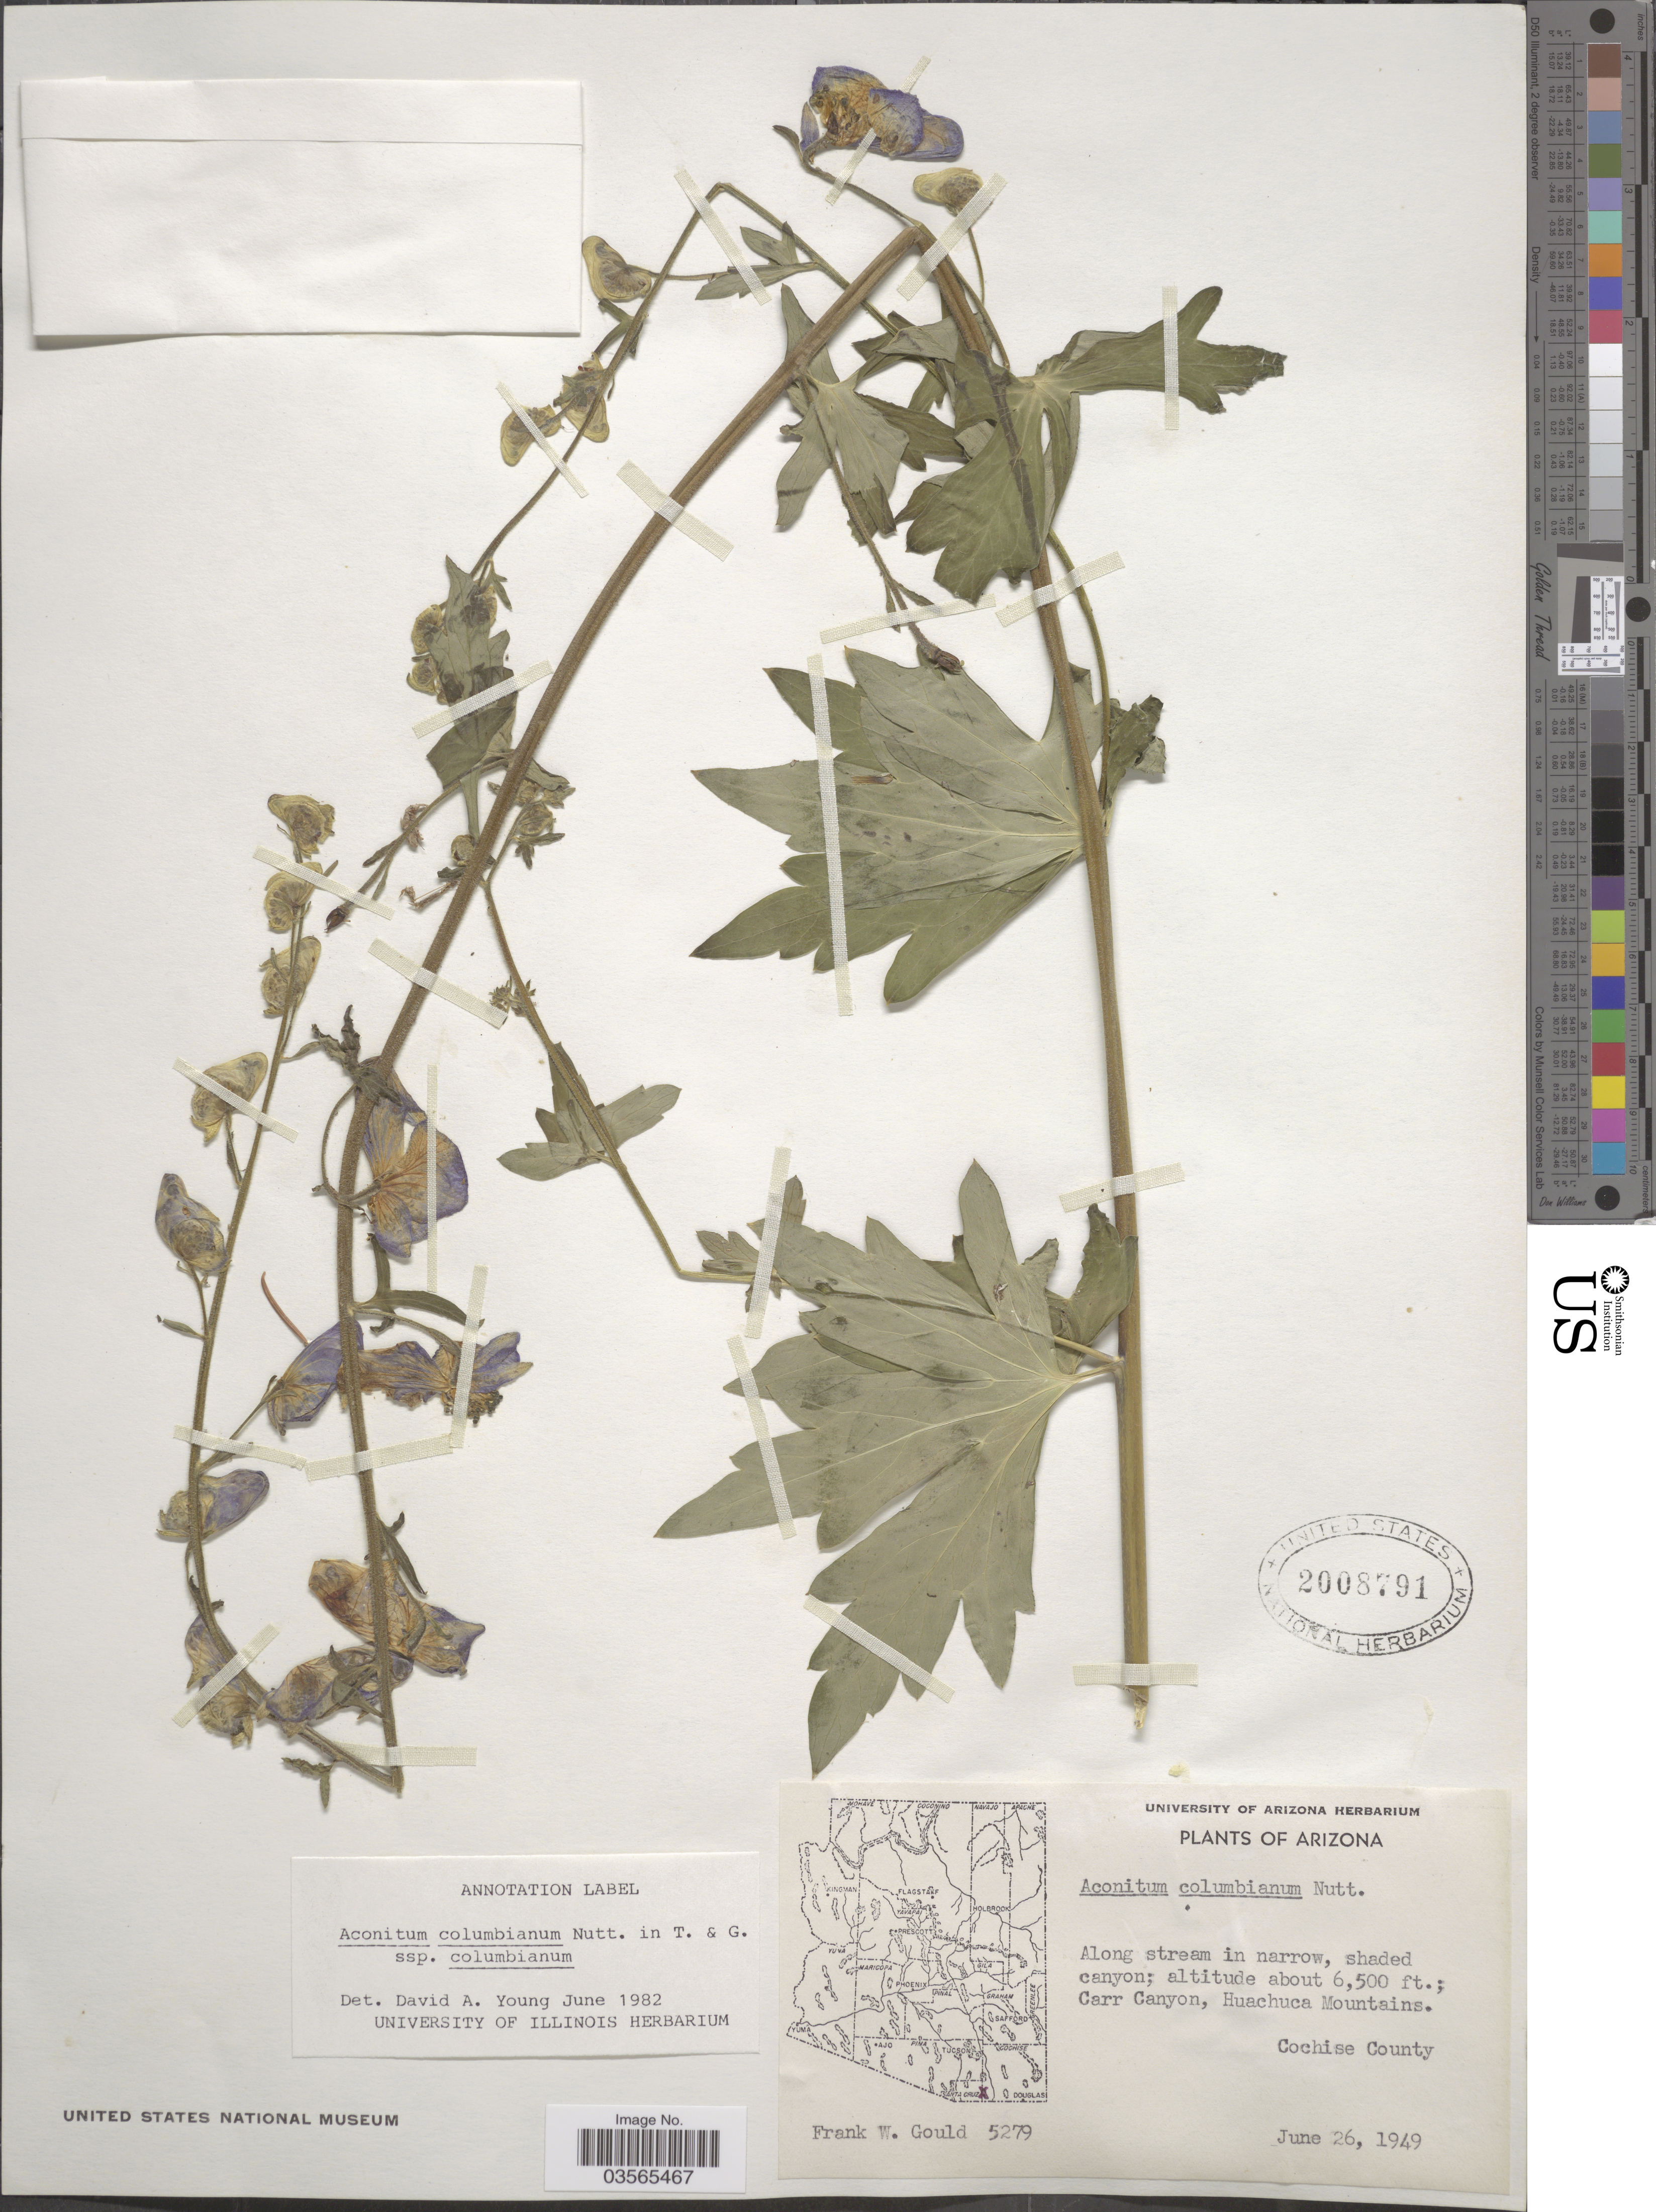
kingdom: Plantae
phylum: Tracheophyta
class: Magnoliopsida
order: Ranunculales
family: Ranunculaceae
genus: Aconitum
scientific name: Aconitum columbianum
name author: Nutt.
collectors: F. W. Gould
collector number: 5279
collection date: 1949-06-26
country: United States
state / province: Arizona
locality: Carr Canyon, Huachuca Mountains. Cochise County.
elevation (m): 1981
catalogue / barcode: US 2008791